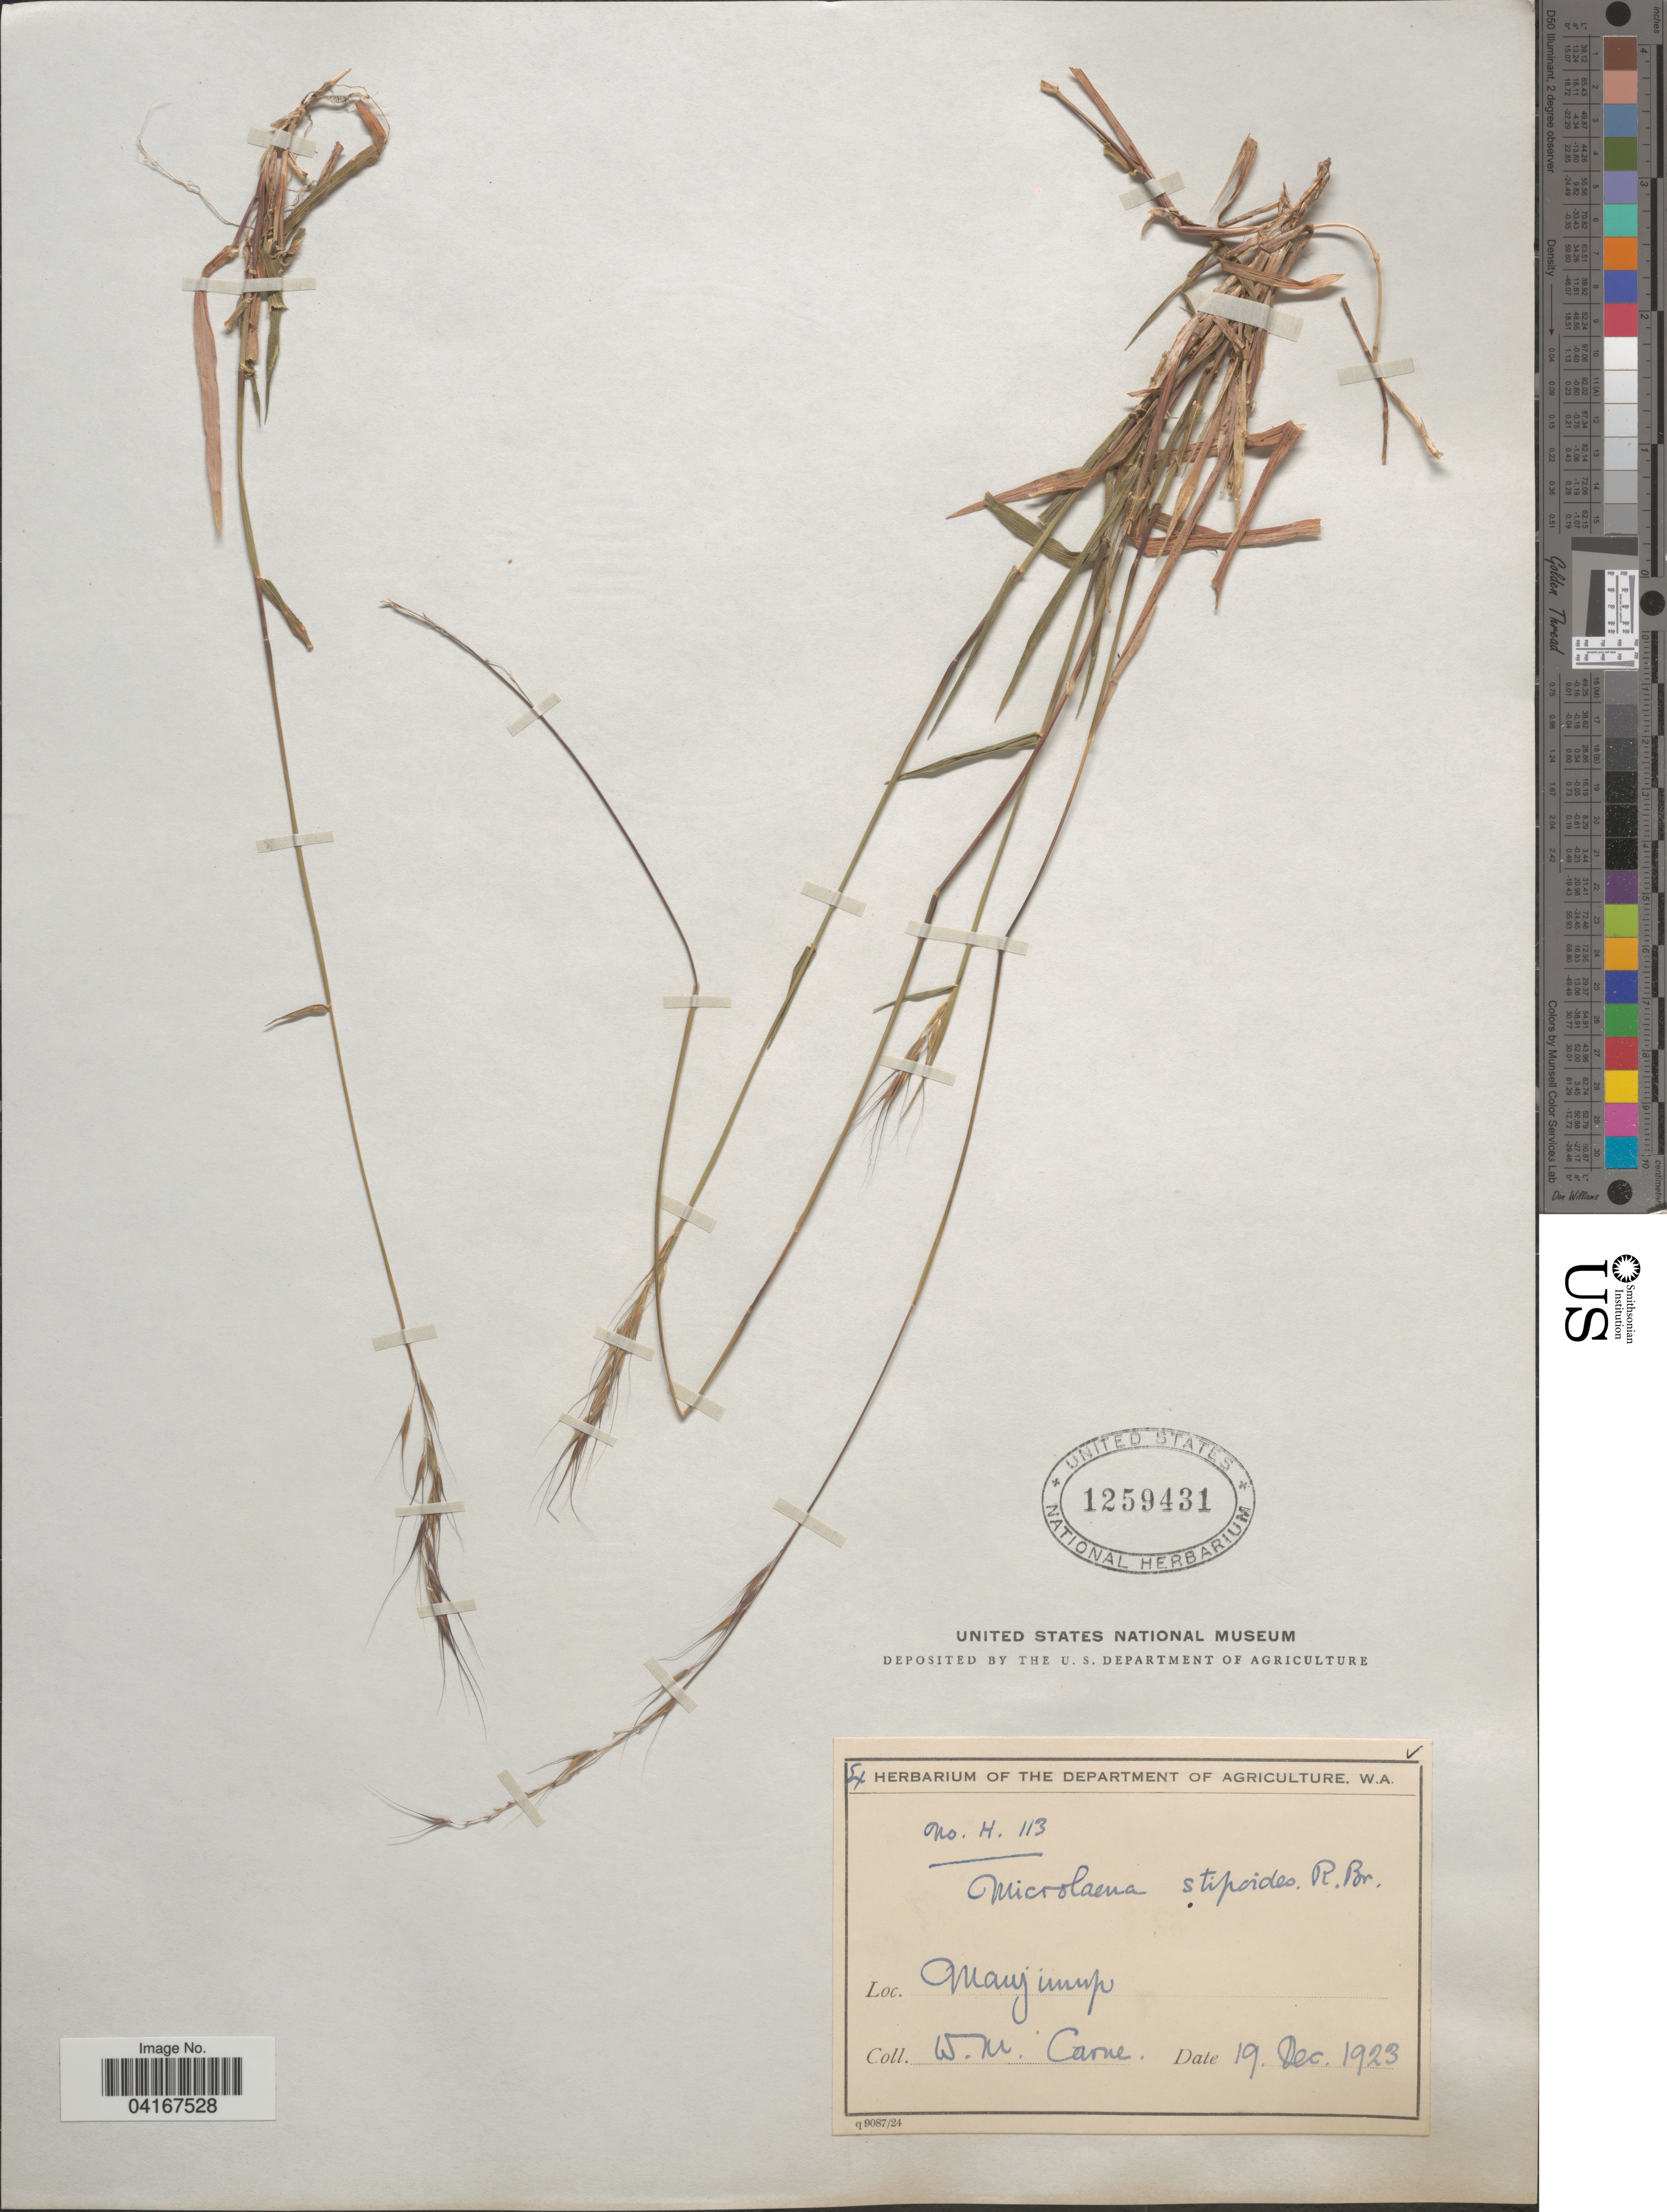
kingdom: Plantae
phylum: Tracheophyta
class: Liliopsida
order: Poales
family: Poaceae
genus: Microlaena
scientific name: Microlaena stipoides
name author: (Labill.) R. Br.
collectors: W. Carne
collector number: H.113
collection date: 1923-12-19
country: Australia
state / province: Western Australia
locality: Manjimup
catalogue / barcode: US 1259431